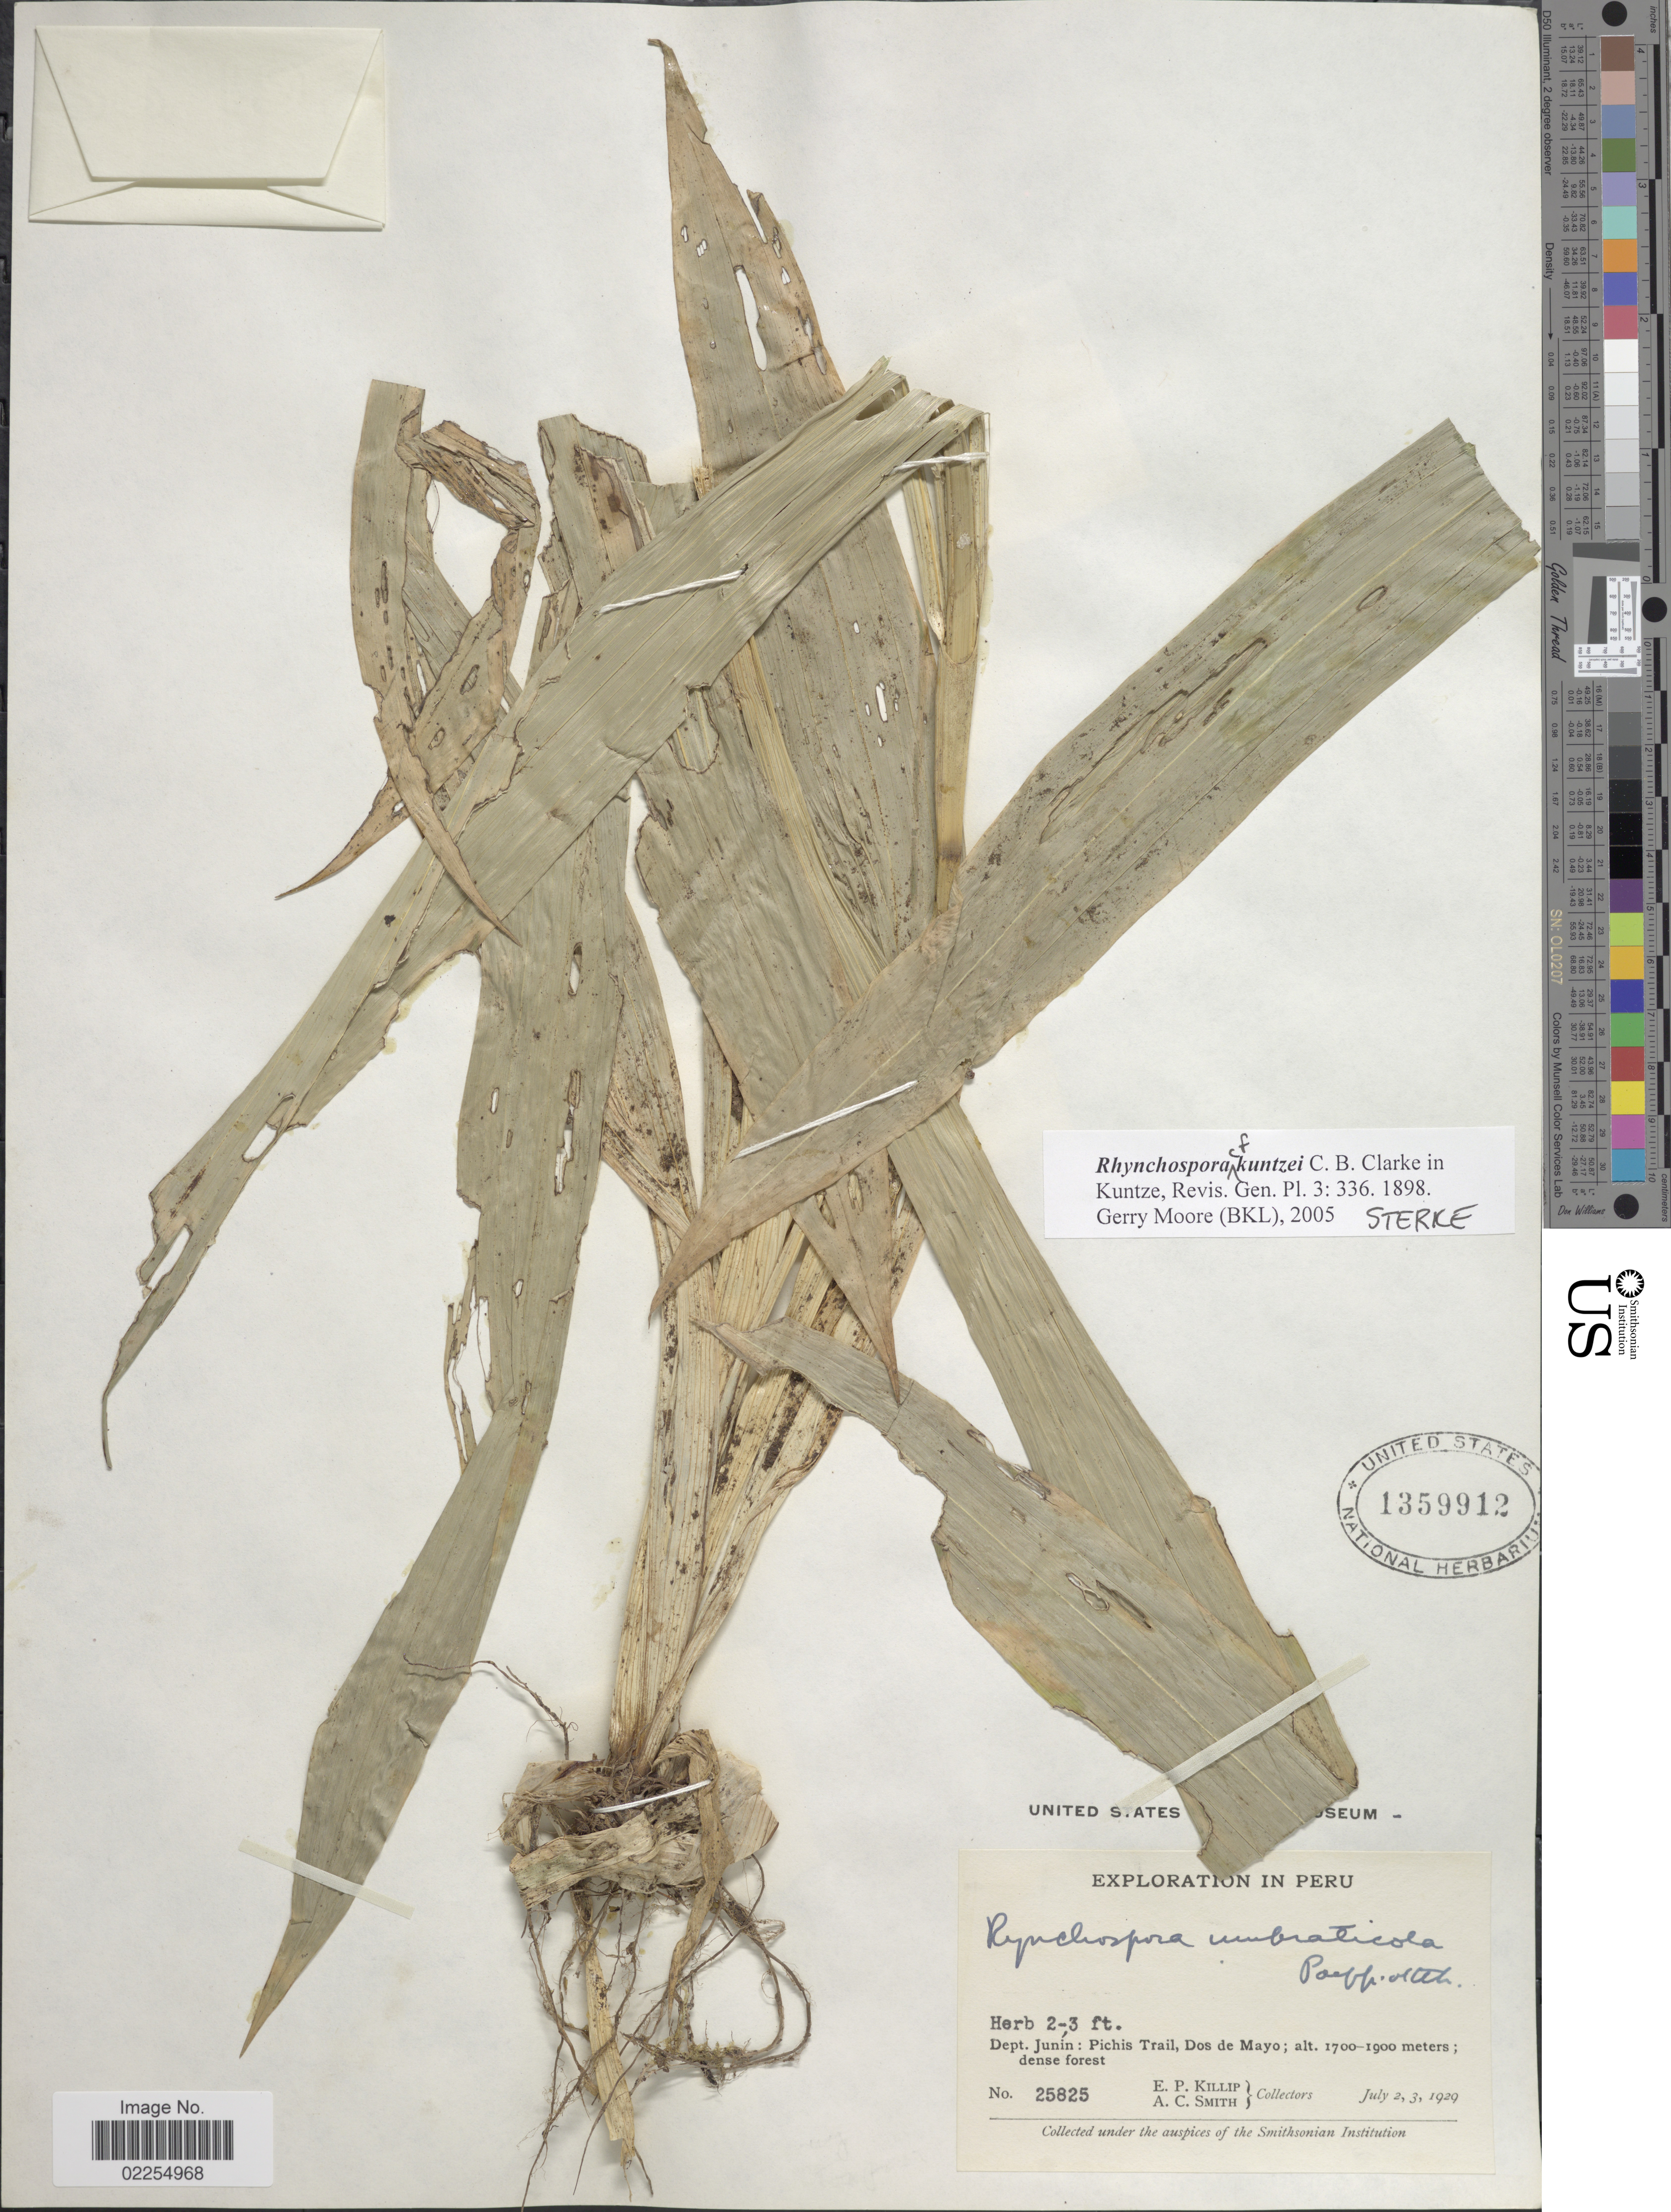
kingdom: Plantae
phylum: Tracheophyta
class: Liliopsida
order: Poales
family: Cyperaceae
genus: Rhynchospora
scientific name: Rhynchospora kuntzei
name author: C.B. Clarke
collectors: E. P. Killip & A. C. Smith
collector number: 25825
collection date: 1929-07-02/1929-07-03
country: Peru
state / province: Junín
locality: Pichis Trail, Dos de Mayo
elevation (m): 1700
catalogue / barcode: US 1359912